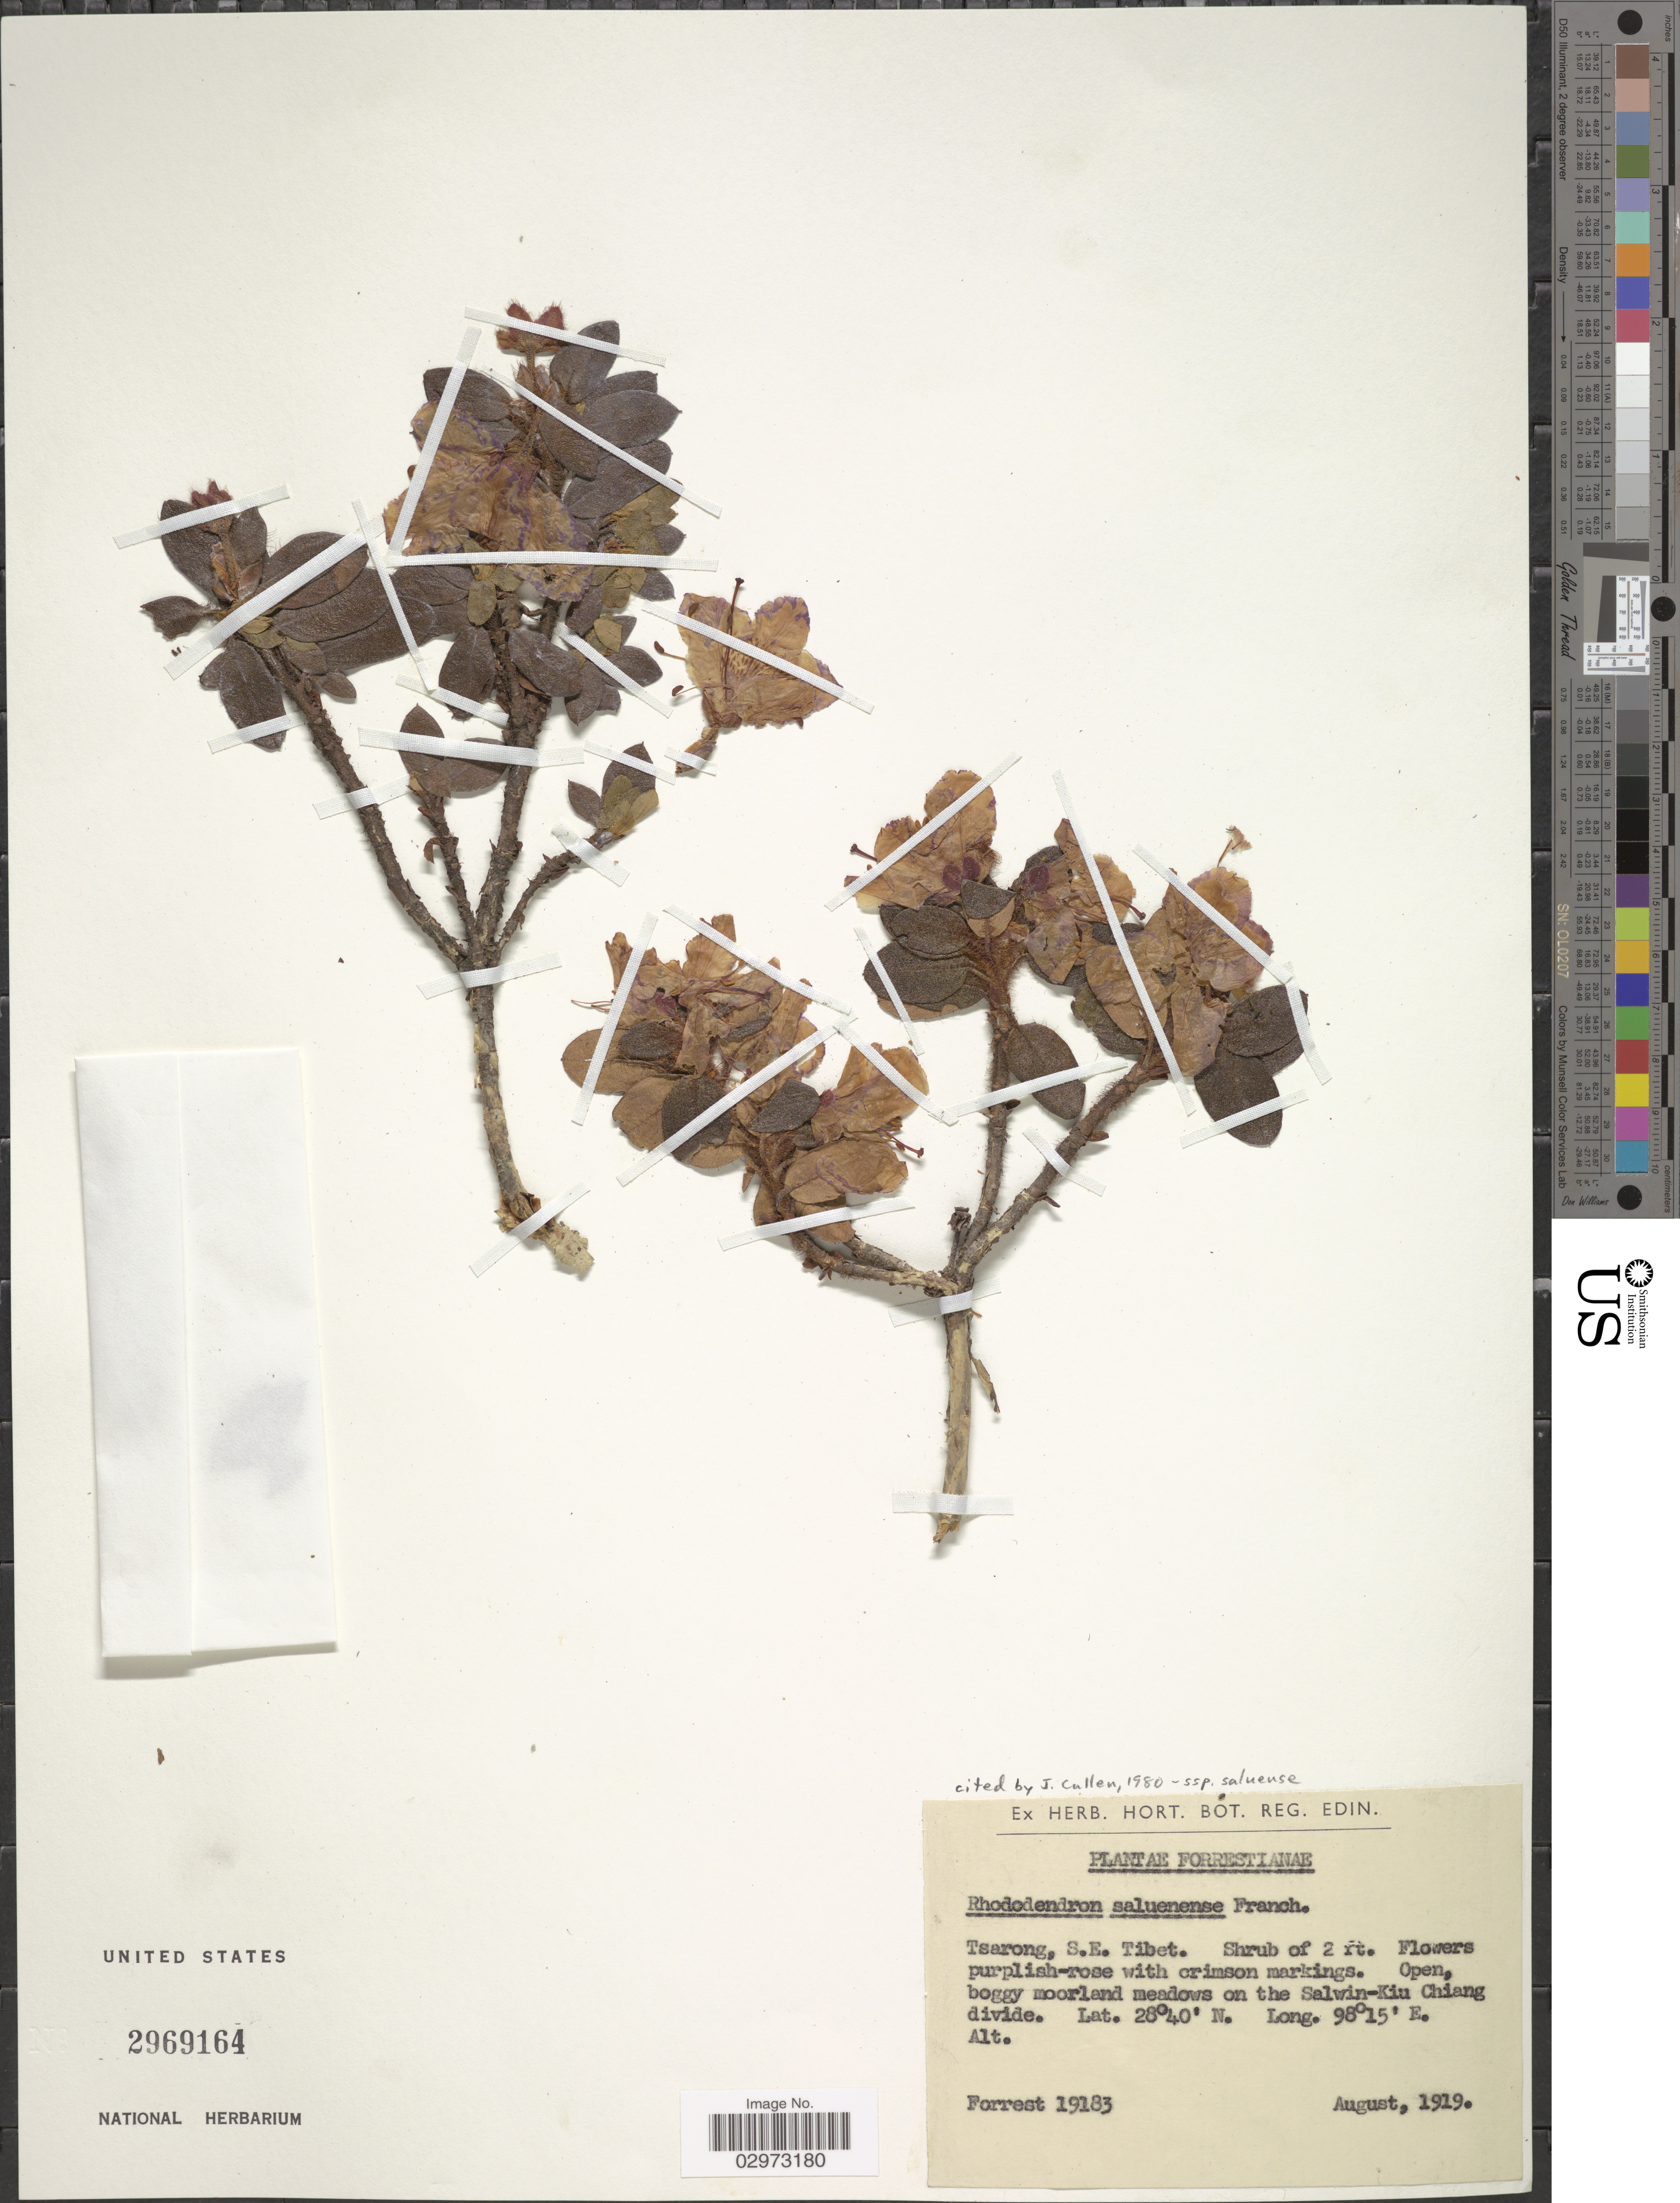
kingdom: Plantae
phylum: Tracheophyta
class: Magnoliopsida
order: Ericales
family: Ericaceae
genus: Rhododendron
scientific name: Rhododendron saluenense subsp. saluenense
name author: Franch.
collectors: -. Forrest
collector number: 19183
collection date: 1919-08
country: China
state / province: Xizang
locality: Tsarong, S.E. Tibet. Open, boggy moorland meadows on the Salwin-Kiu Chiang divide.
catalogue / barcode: US 2969164